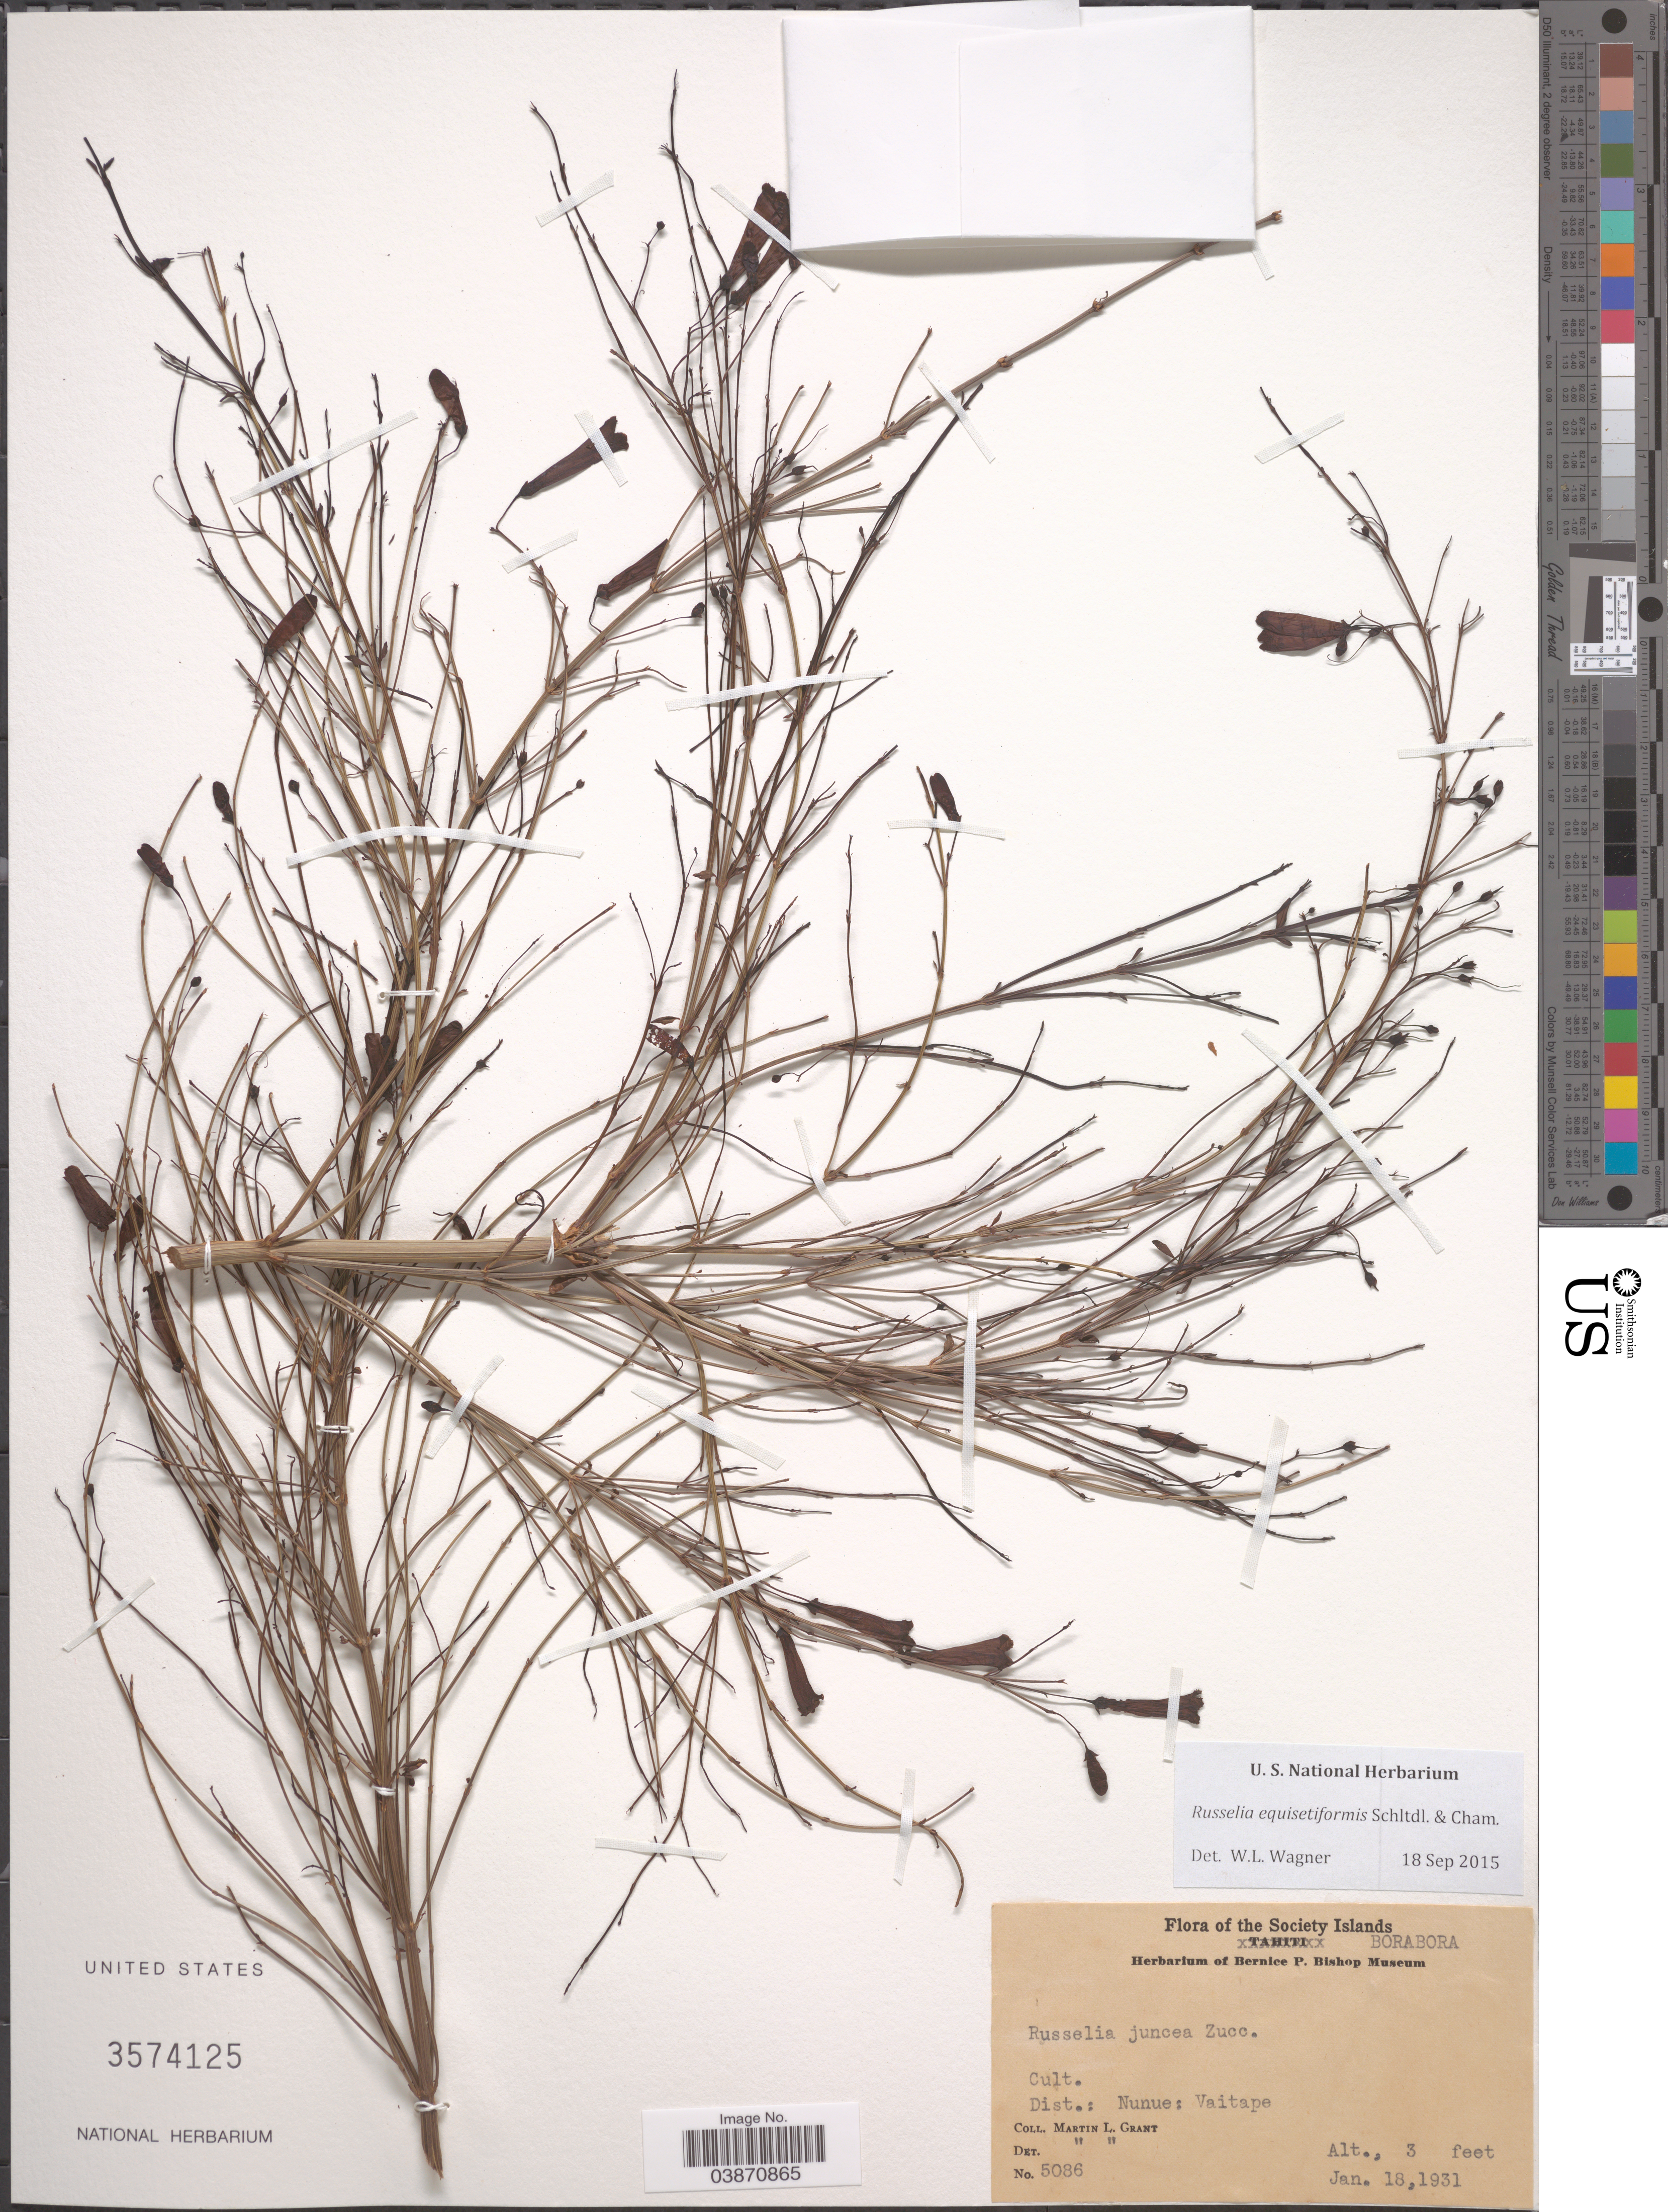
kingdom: Plantae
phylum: Tracheophyta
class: Magnoliopsida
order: Lamiales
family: Plantaginaceae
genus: Russelia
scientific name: Russelia equisetiformis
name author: Schltdl. & Cham.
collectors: M. L. Grant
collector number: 5086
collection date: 1931-01-18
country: French Polynesia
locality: The Society Islands. Bora Bora. Dist.: Nunue: Vaitape.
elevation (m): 1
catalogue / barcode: US 3574125